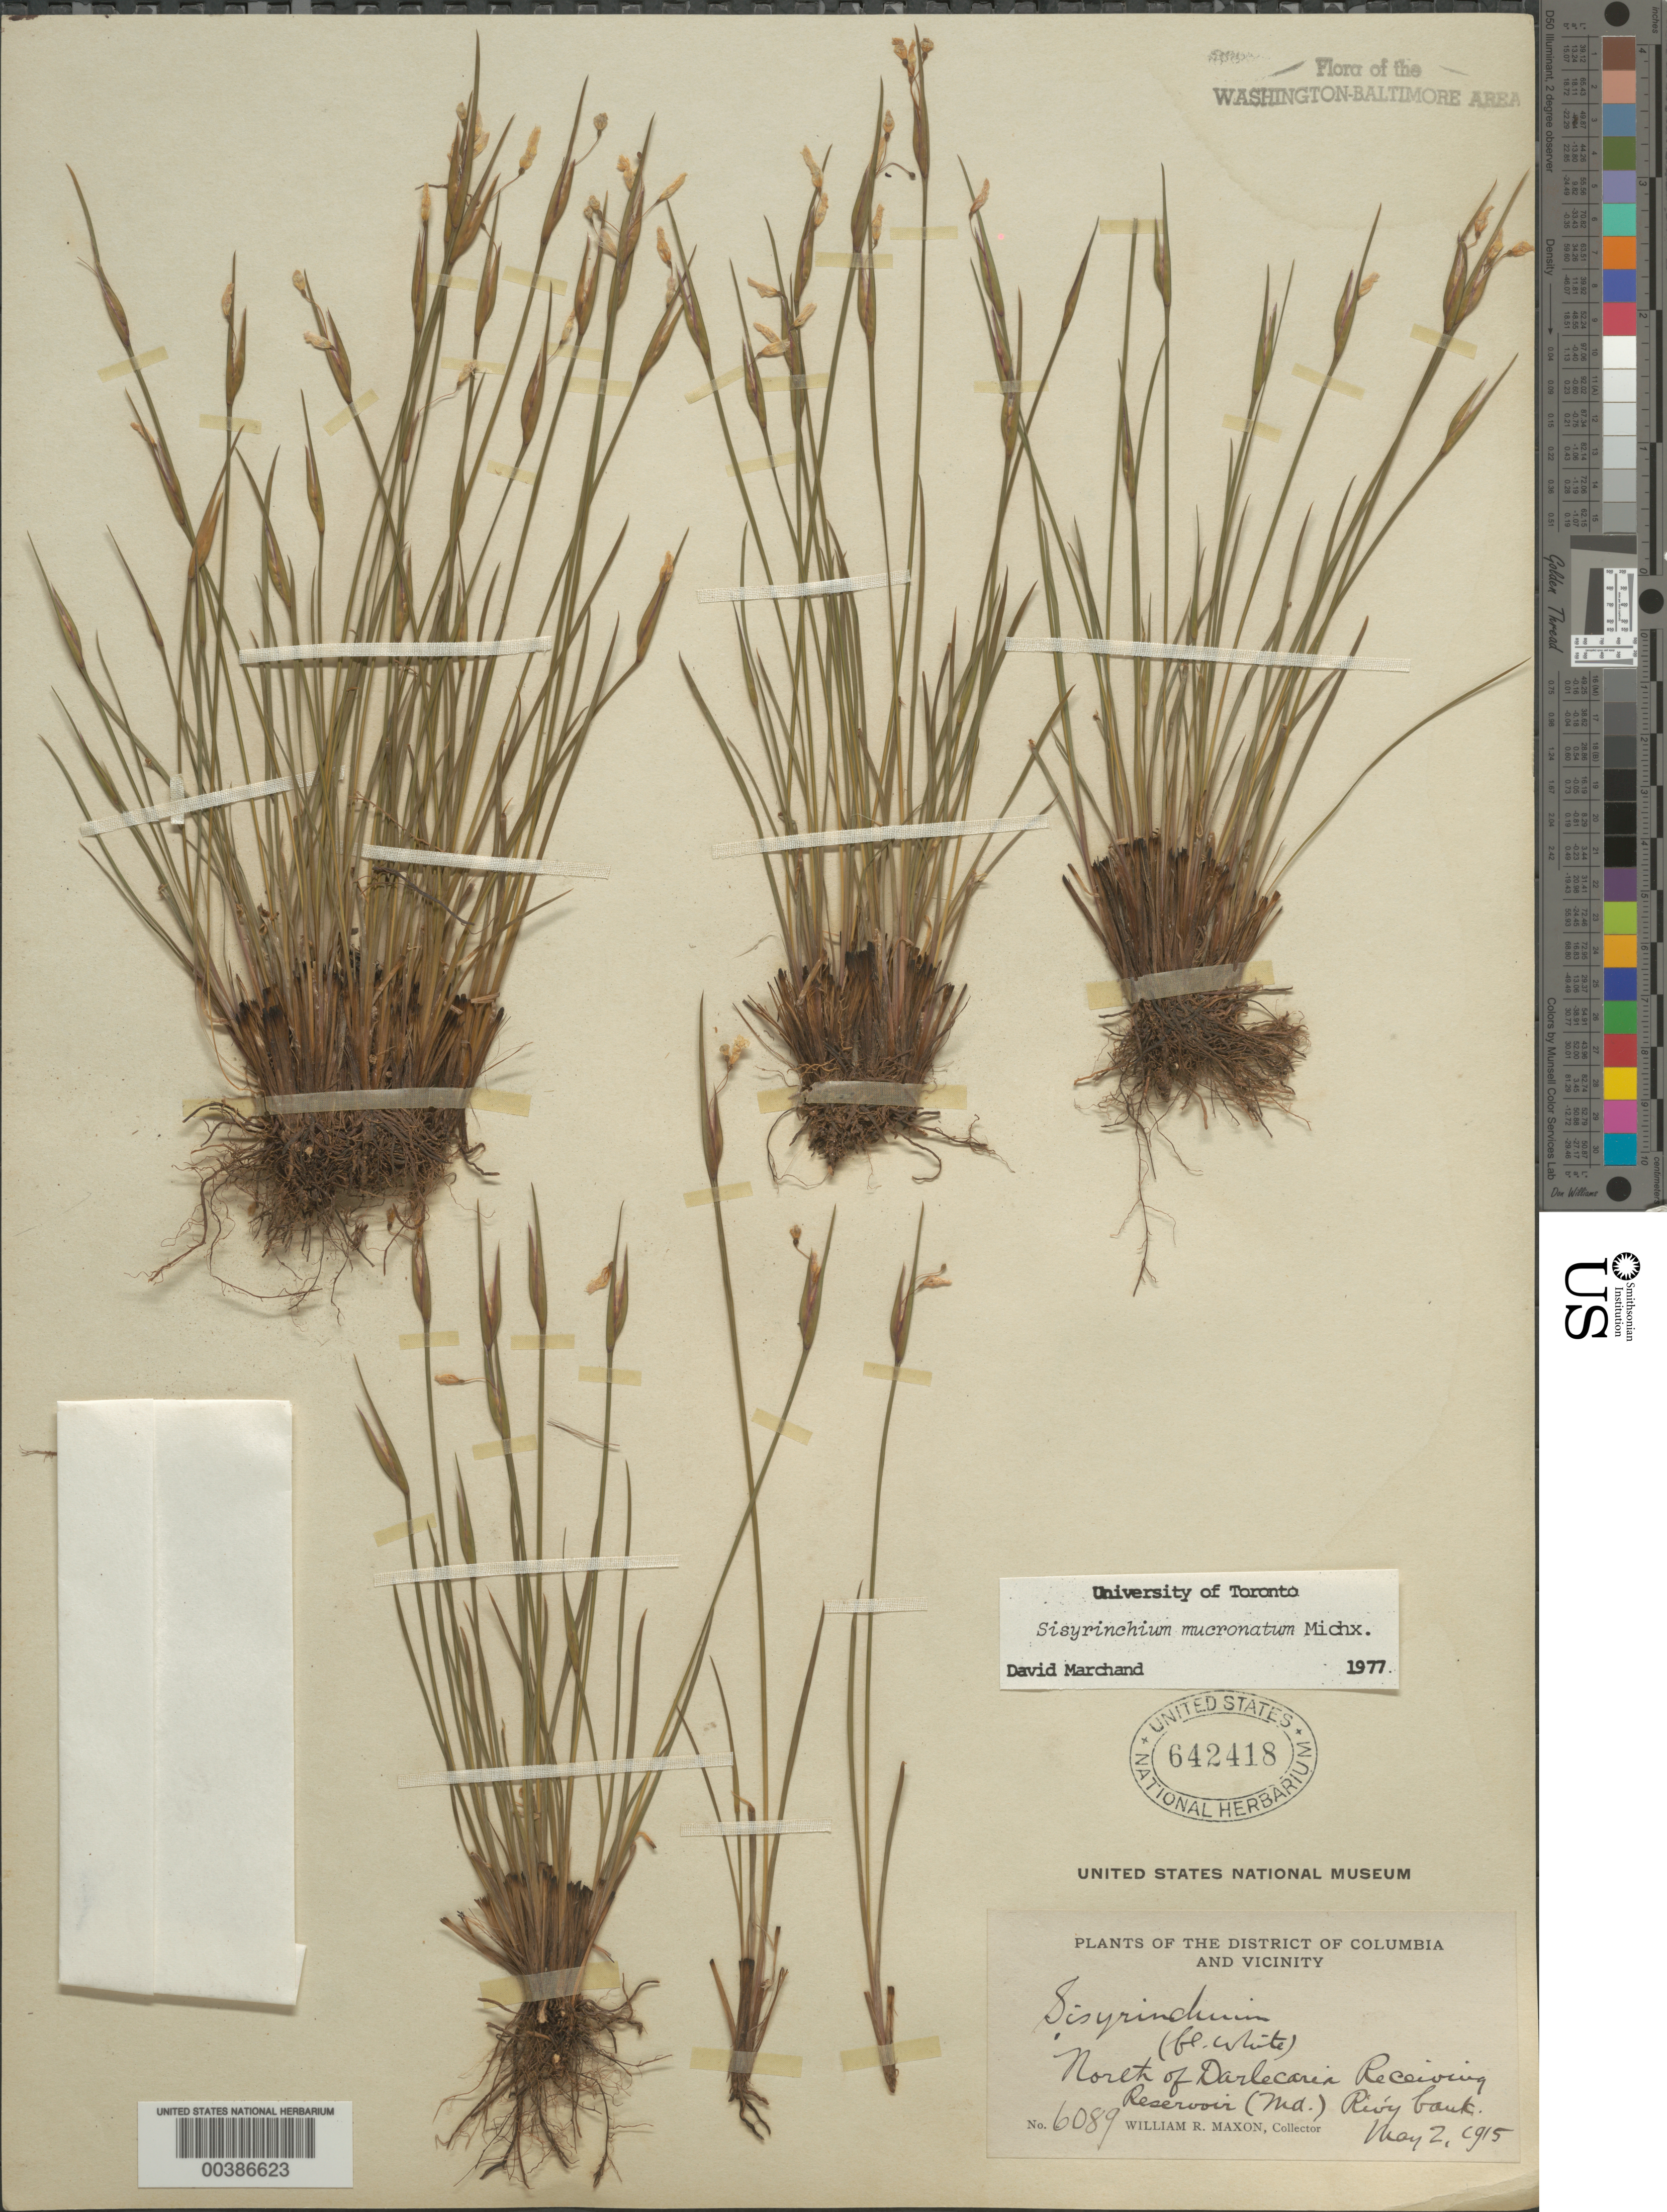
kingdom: Plantae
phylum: Tracheophyta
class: Liliopsida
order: Asparagales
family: Iridaceae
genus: Sisyrinchium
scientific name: Sisyrinchium mucronatum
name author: Michx.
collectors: W. R. Maxon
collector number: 6089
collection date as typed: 02 May 1915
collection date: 1915-05-02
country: United States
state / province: Maryland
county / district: Montgomery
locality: North of Darlecaria Reservoir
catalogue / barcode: US 642418